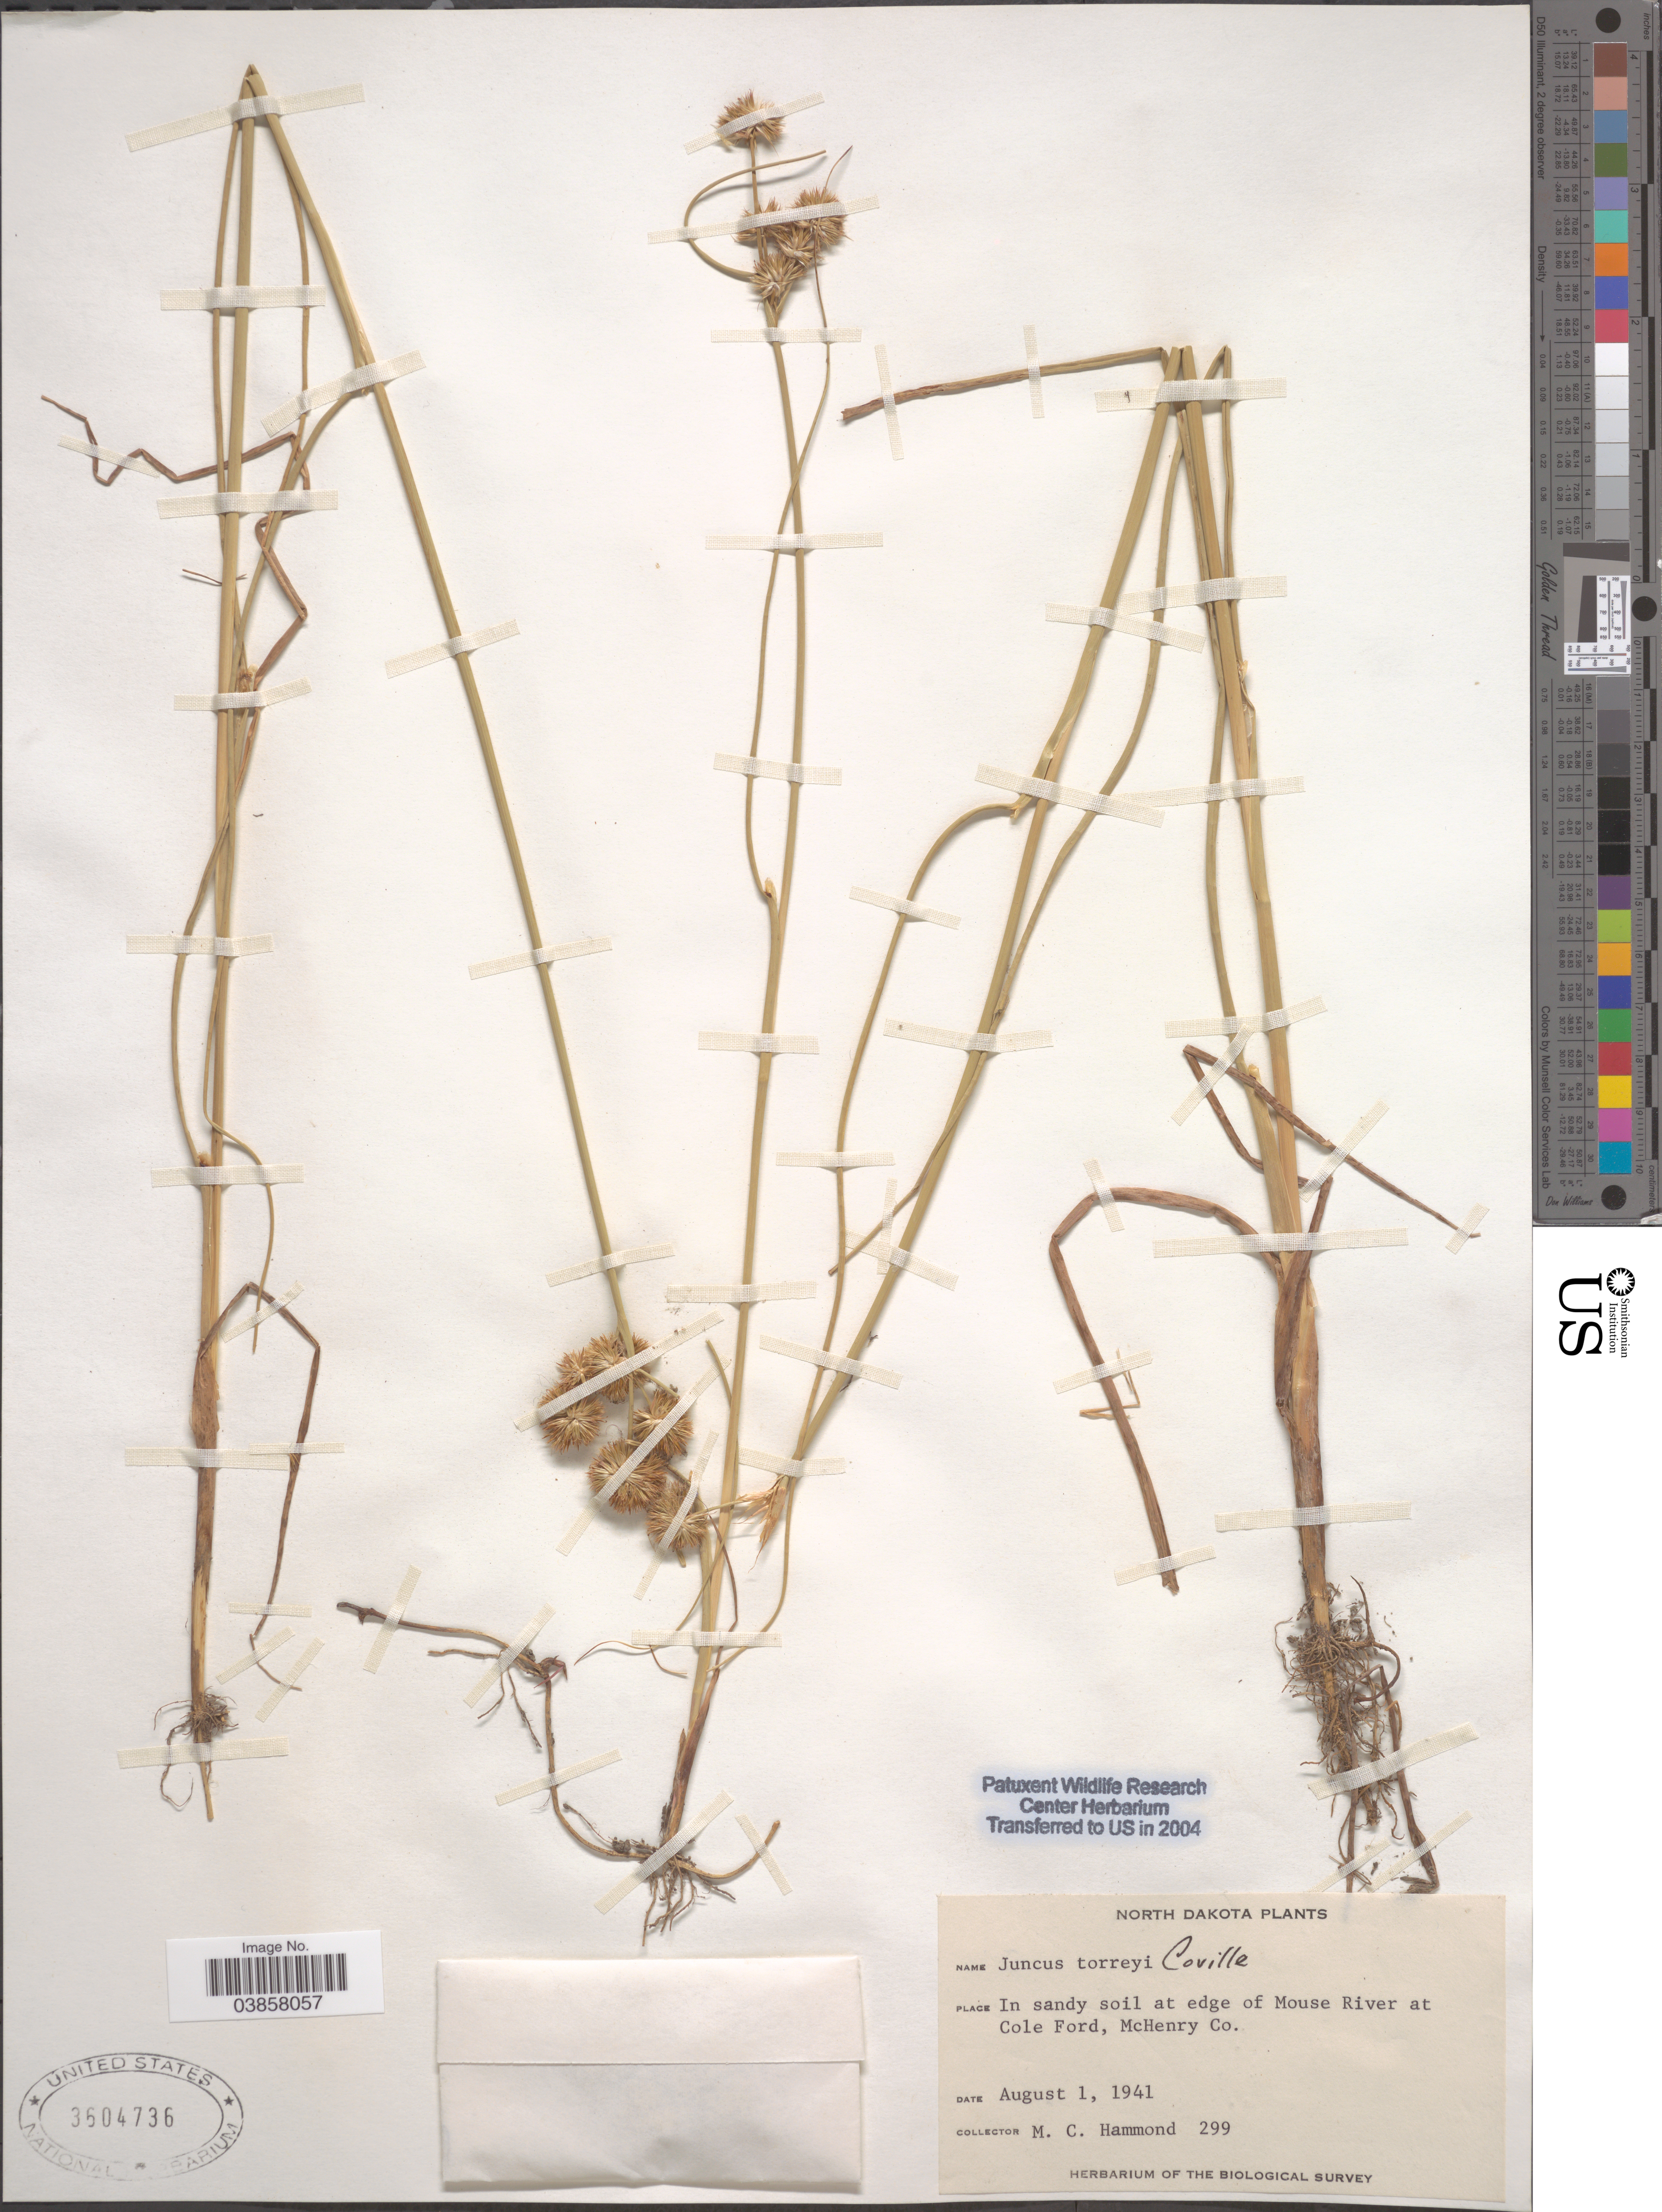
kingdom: Plantae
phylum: Tracheophyta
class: Liliopsida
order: Poales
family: Juncaceae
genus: Juncus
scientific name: Juncus torreyi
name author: Coville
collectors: M. Hammond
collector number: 299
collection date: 1941-08-01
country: United States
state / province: North Dakota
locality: At edge of Mouse River at Cole Ford, McHenry Co.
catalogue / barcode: US 3604736